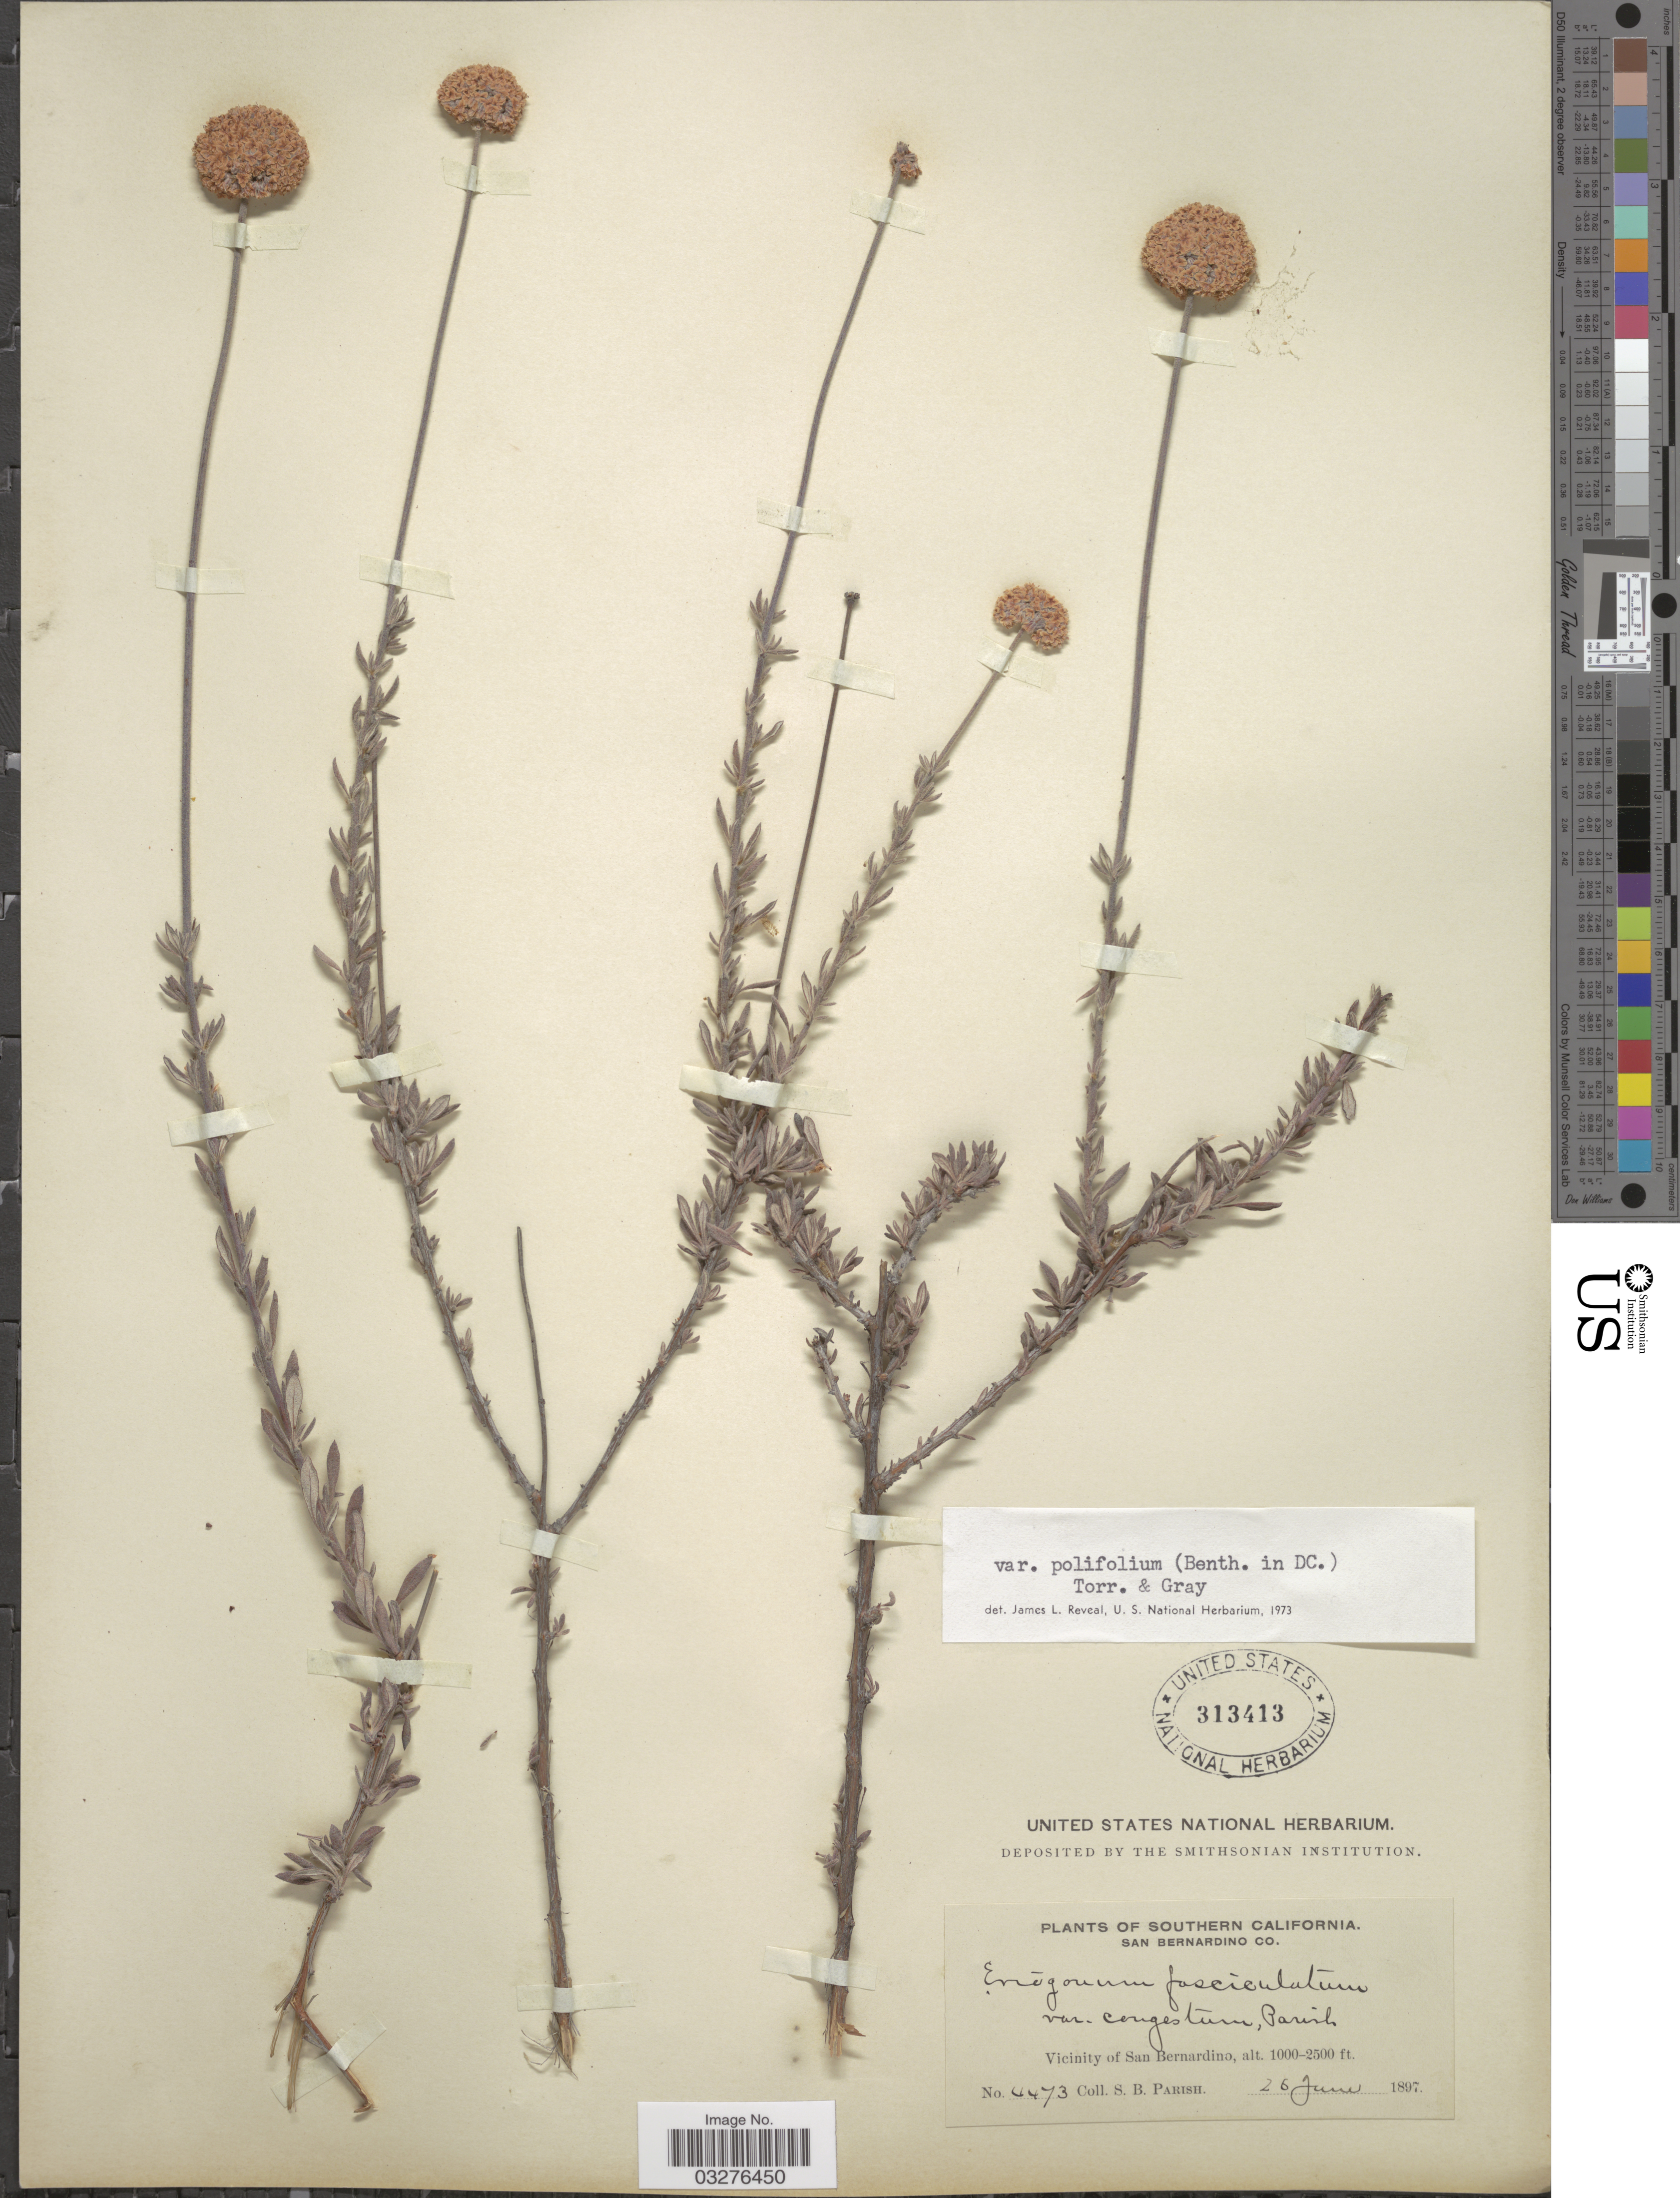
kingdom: Plantae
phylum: Tracheophyta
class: Magnoliopsida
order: Caryophyllales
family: Polygonaceae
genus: Eriogonum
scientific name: Eriogonum fasciculatum var. polifolium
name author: (Benth.) Torr. & A. Gray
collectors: S. B. Parish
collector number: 4473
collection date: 1897-06-26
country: United States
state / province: California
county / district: San Bernardino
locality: Southern California, San Bernardino Co., Vicinity of San Bernardino.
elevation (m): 305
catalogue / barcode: US 313413